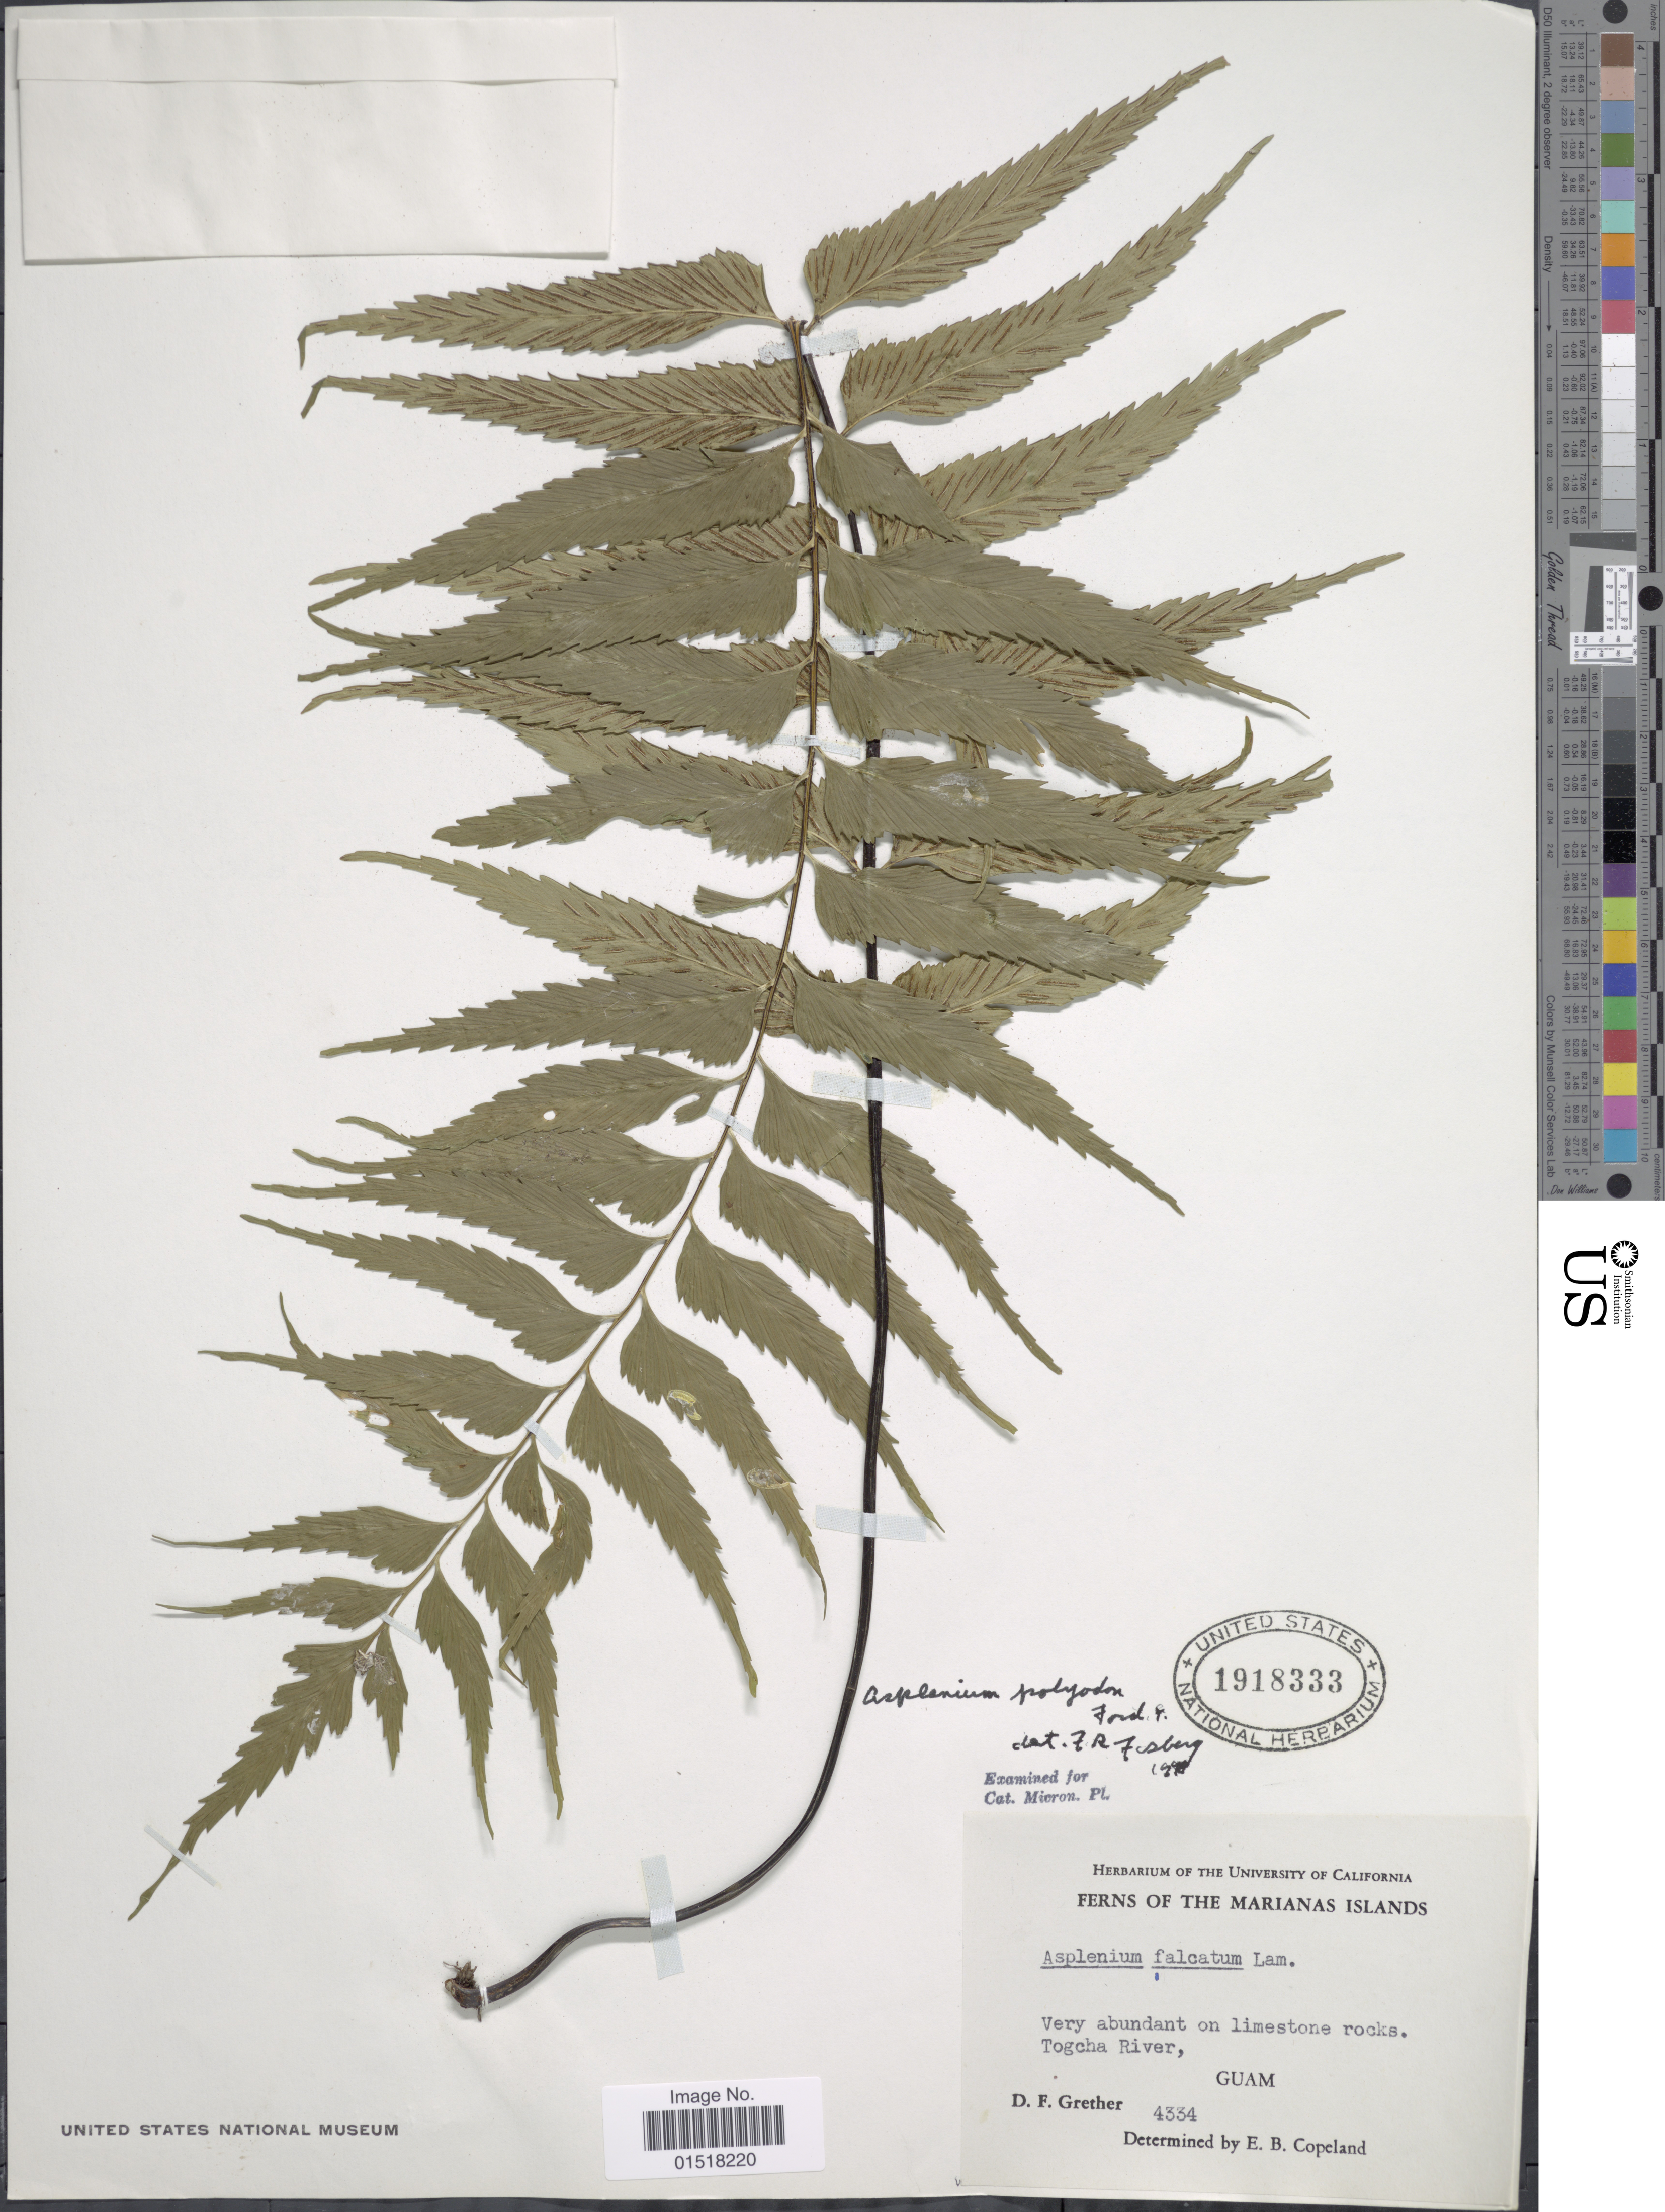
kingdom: Plantae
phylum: Tracheophyta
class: Polypodiopsida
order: Polypodiales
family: Aspleniaceae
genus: Asplenium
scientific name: Asplenium polyodon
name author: G. Forst.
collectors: D. F. Grether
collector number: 4334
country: Guam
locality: Ferns of the Marianas Islands. Very abundant on limestine rocks. Togcha River.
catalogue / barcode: US 1918333